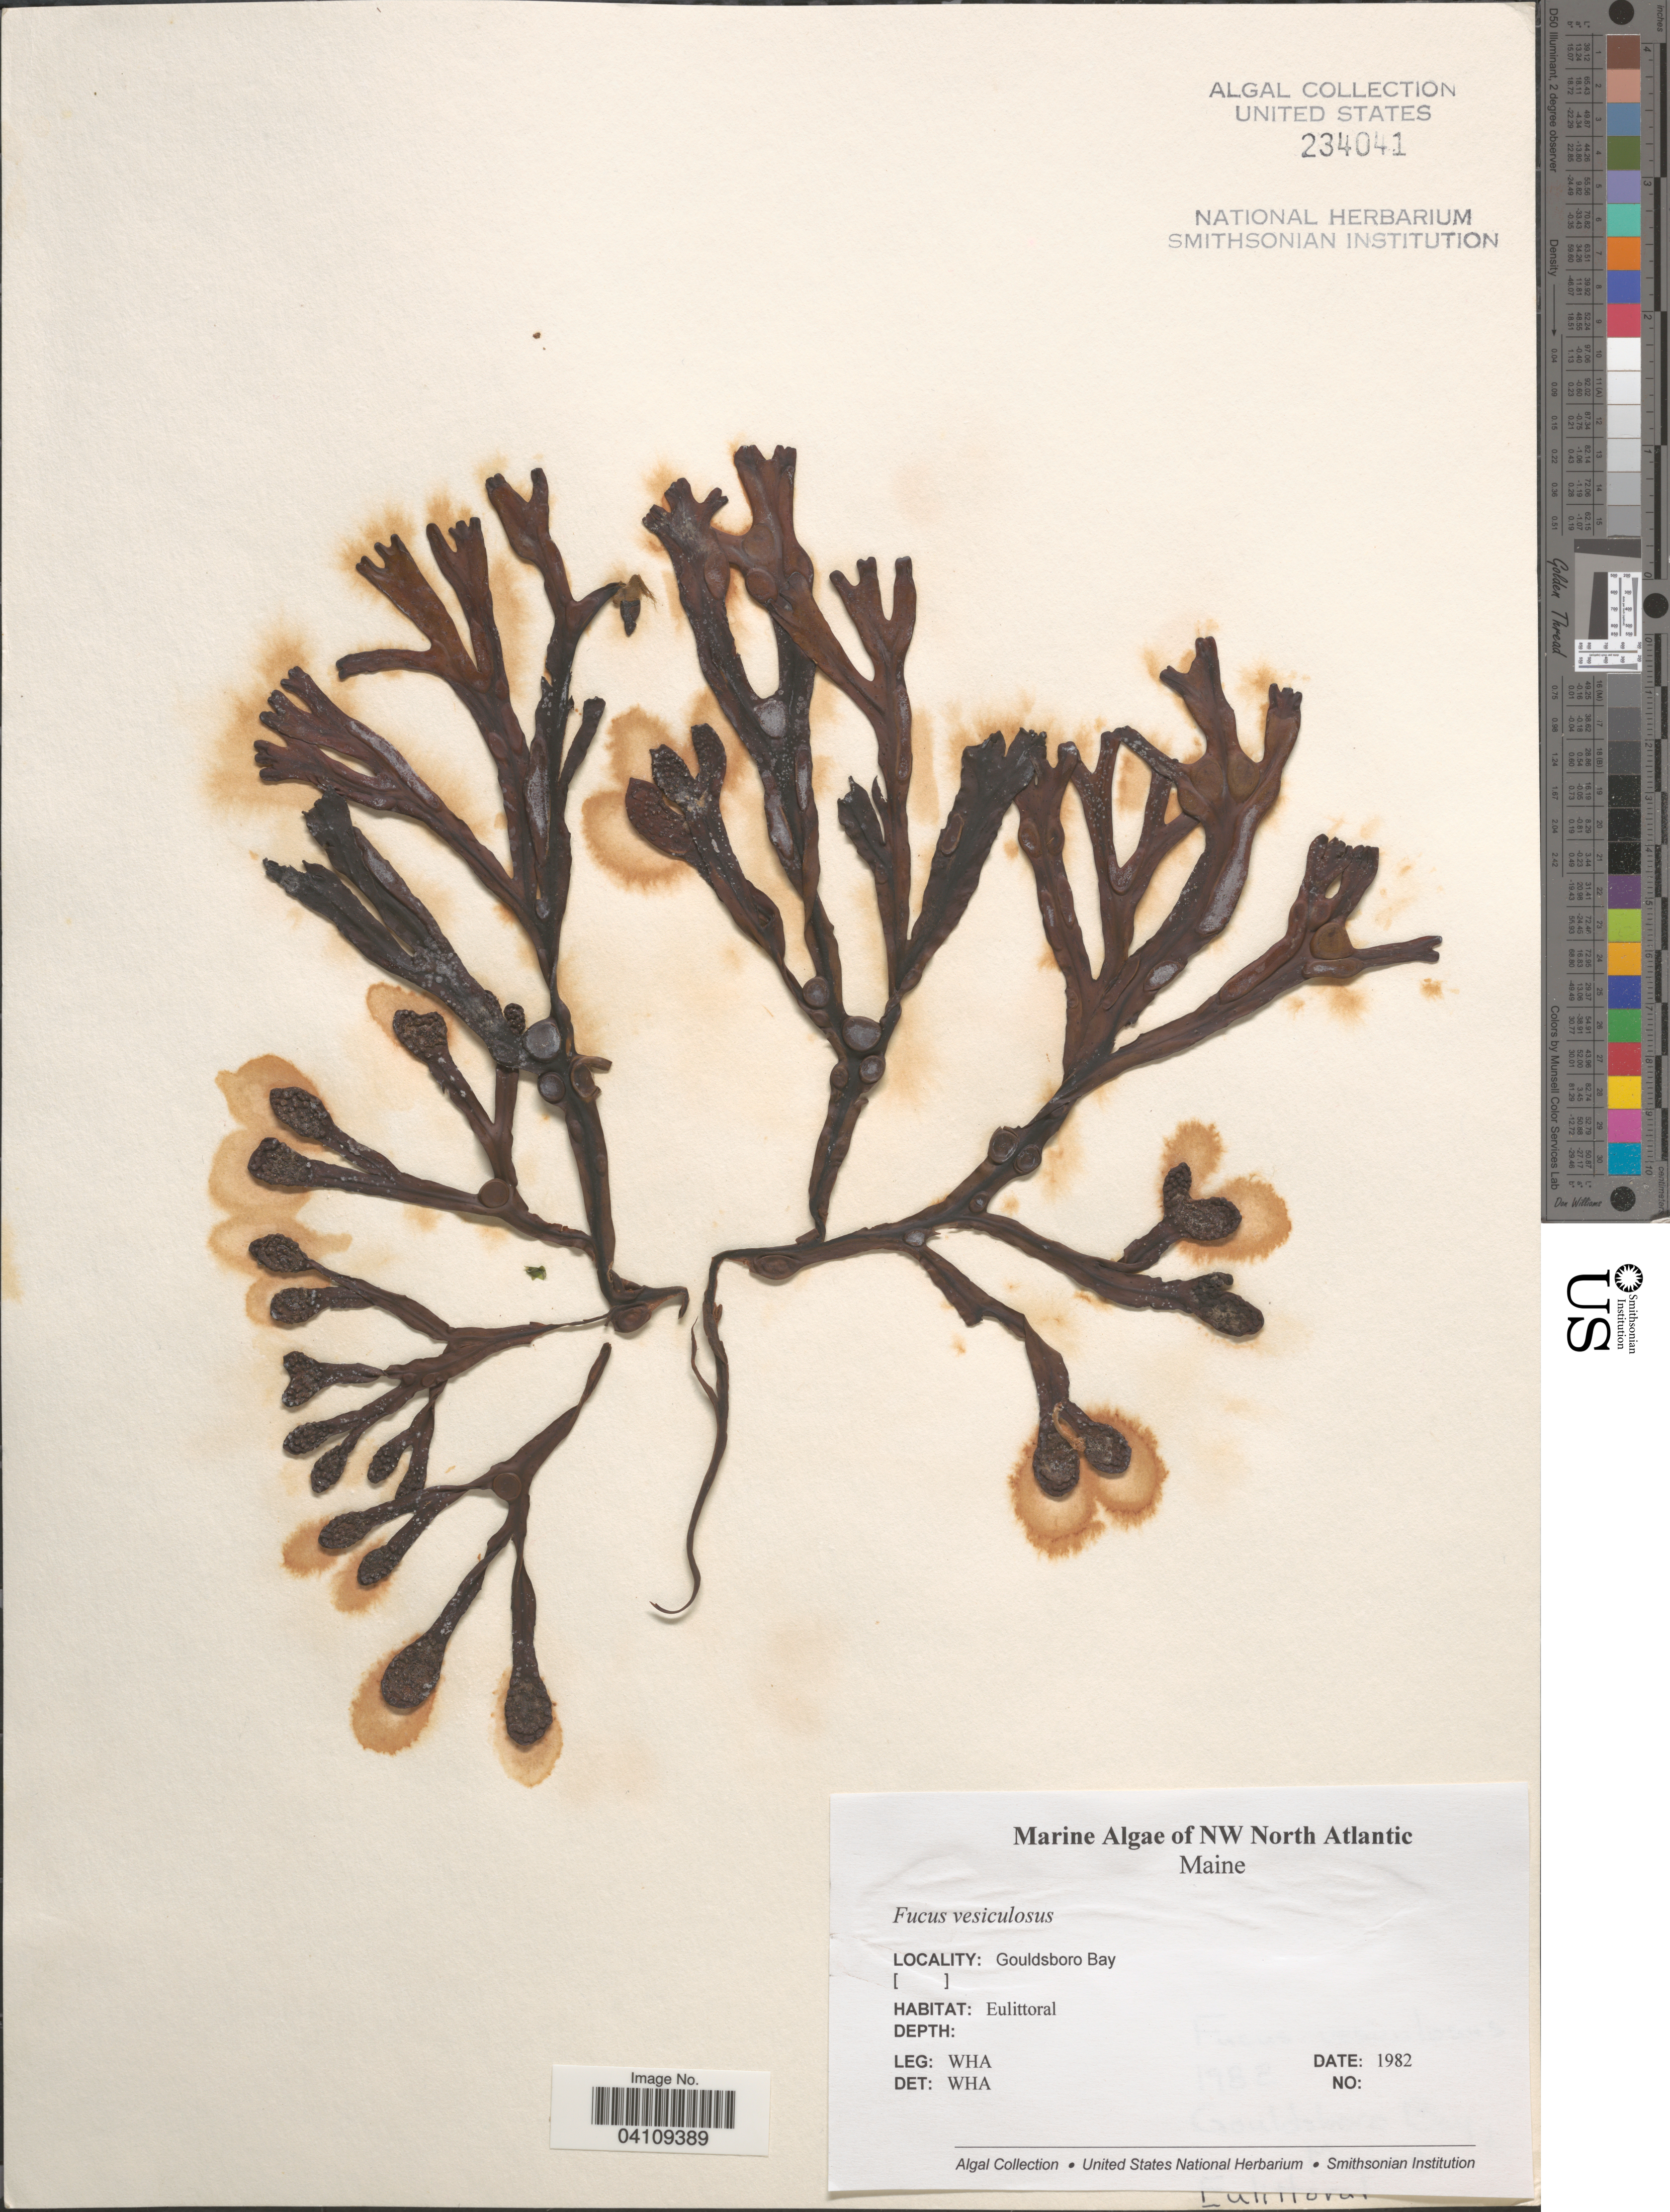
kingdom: Chromista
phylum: Ochrophyta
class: Phaeophyceae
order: Fucales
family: Fucaceae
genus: Fucus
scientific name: Fucus vesiculosus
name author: L.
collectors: W. H. Adey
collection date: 1982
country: United States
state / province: Maine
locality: NW North Atlantic. Gouldsboro Bay.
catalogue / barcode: US 234041